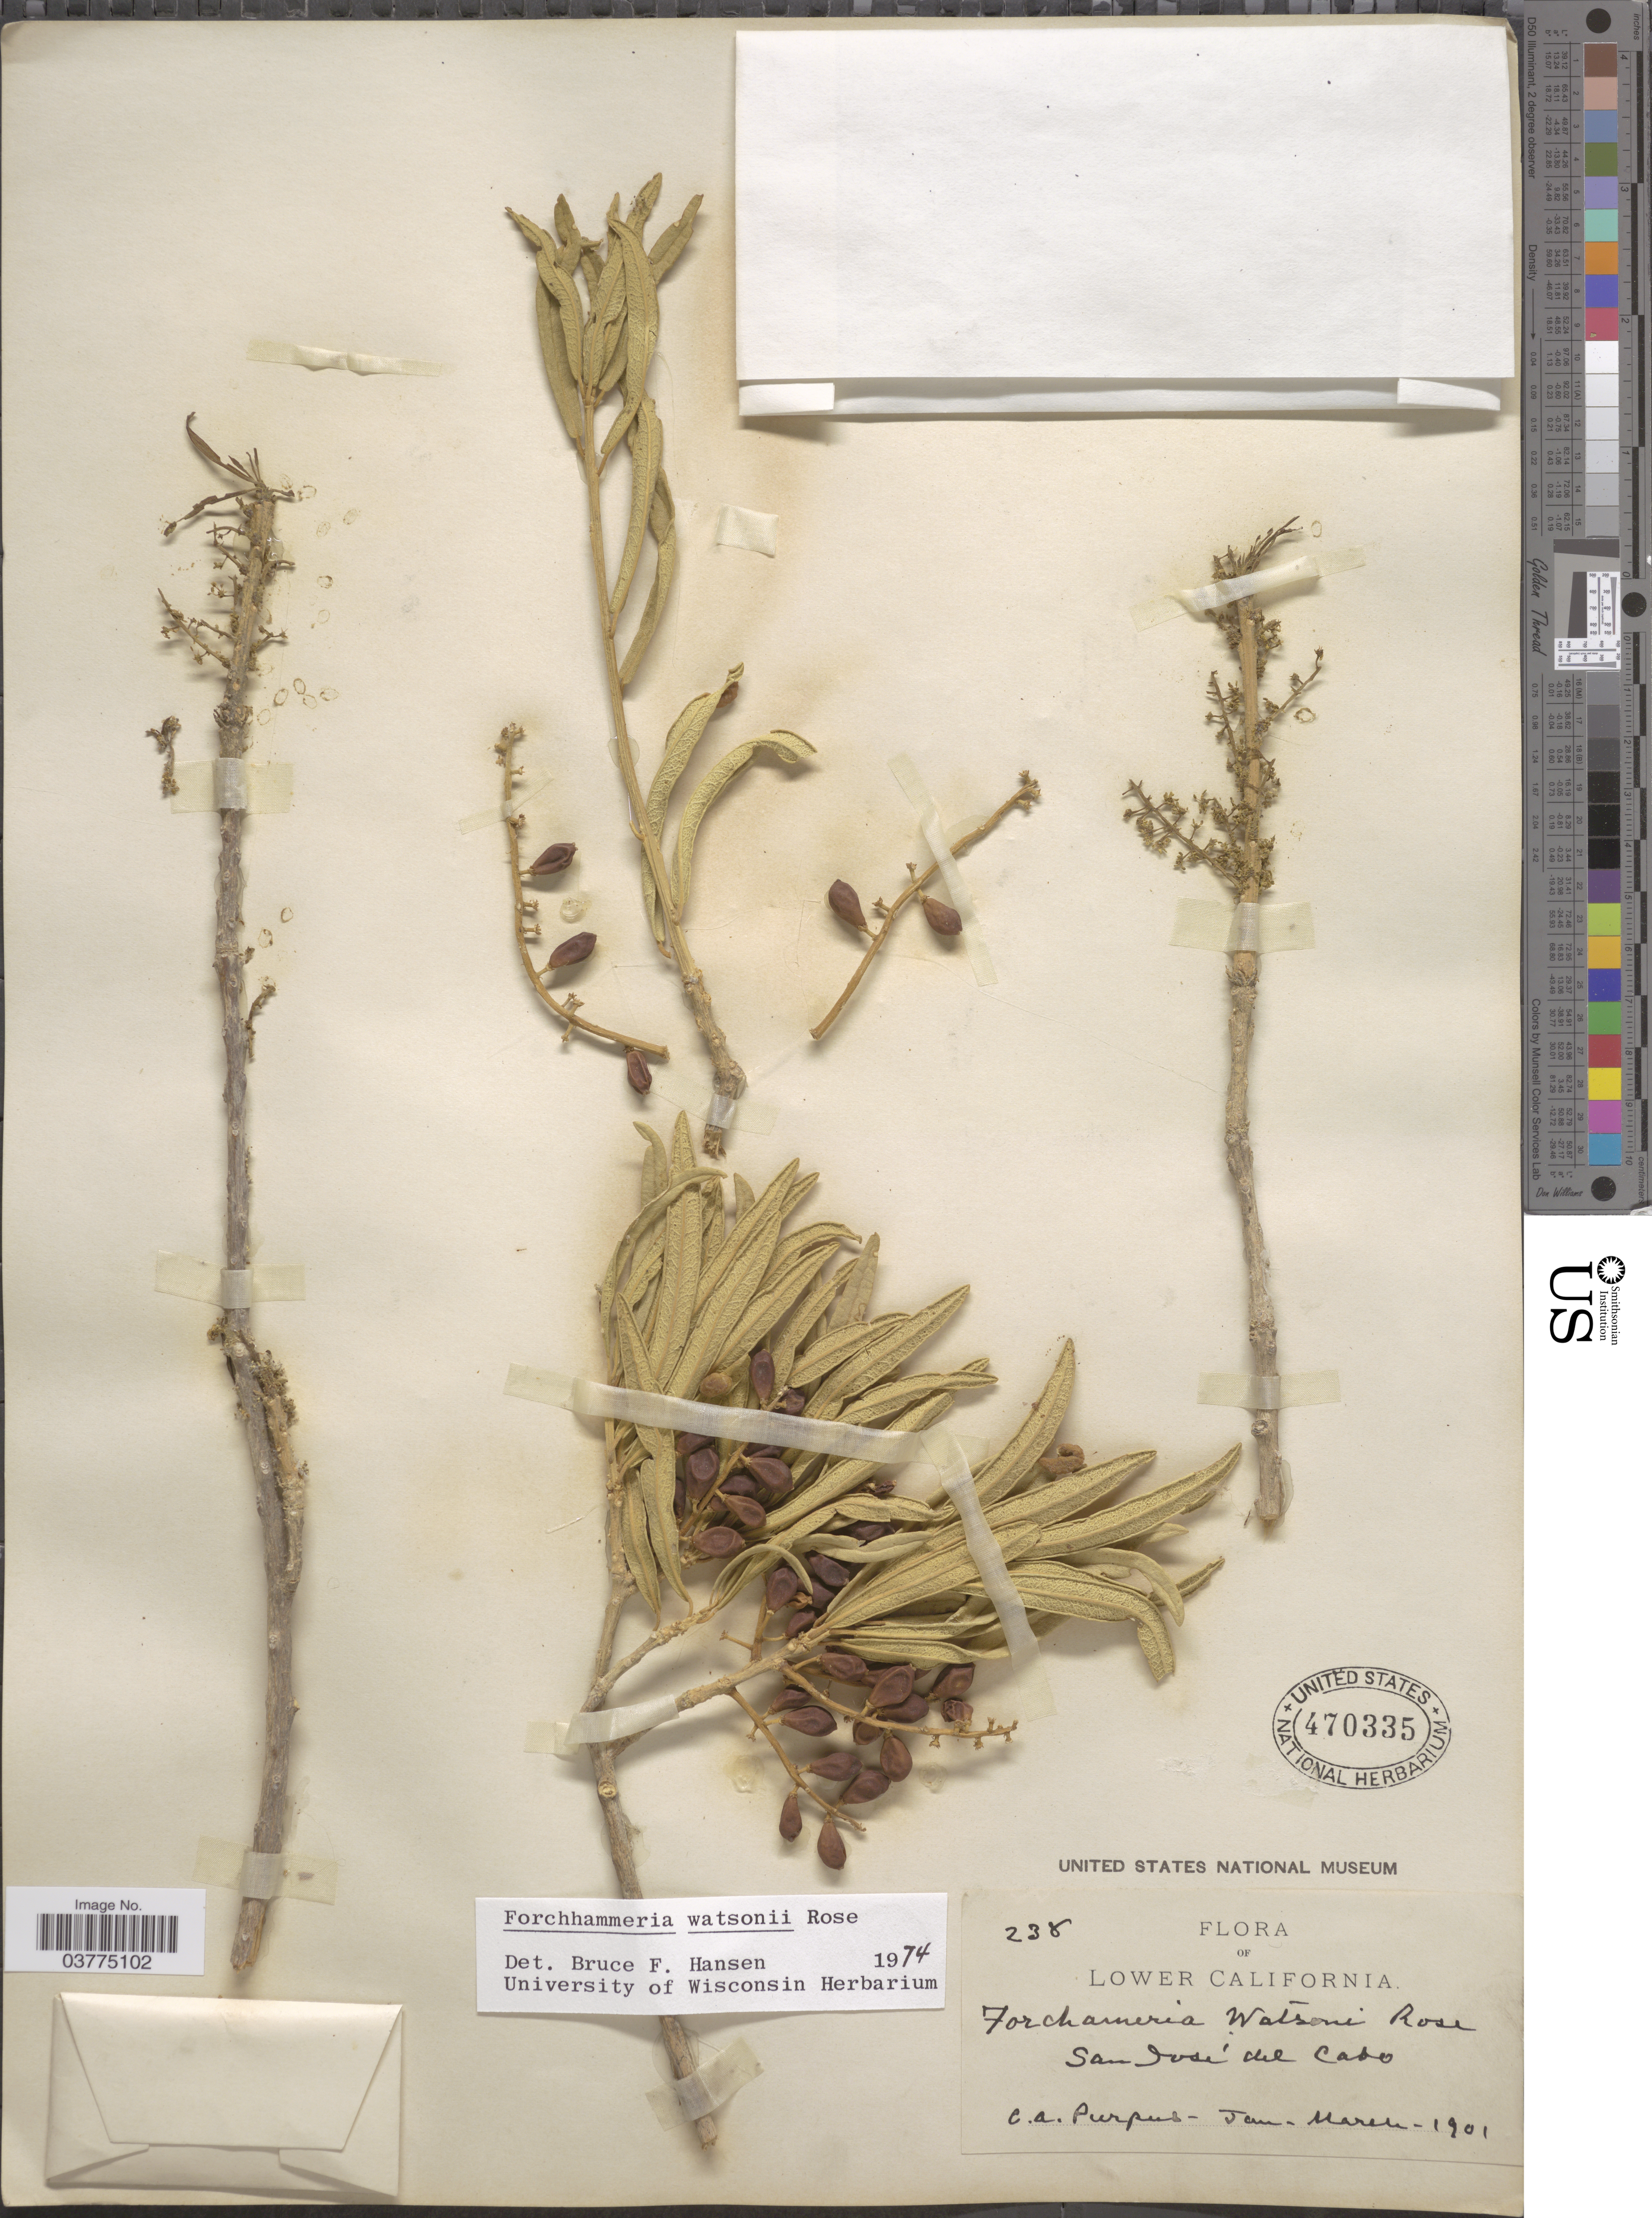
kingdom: Plantae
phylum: Tracheophyta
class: Magnoliopsida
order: Brassicales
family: Stixaceae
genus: Forchhammeria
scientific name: Forchhammeria watsonii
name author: Rose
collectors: C. A. Purpus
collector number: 238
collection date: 1901-01/1901-03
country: Mexico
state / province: Baja California Sur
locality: Lower California. San José del Cabo.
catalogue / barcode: US 470335